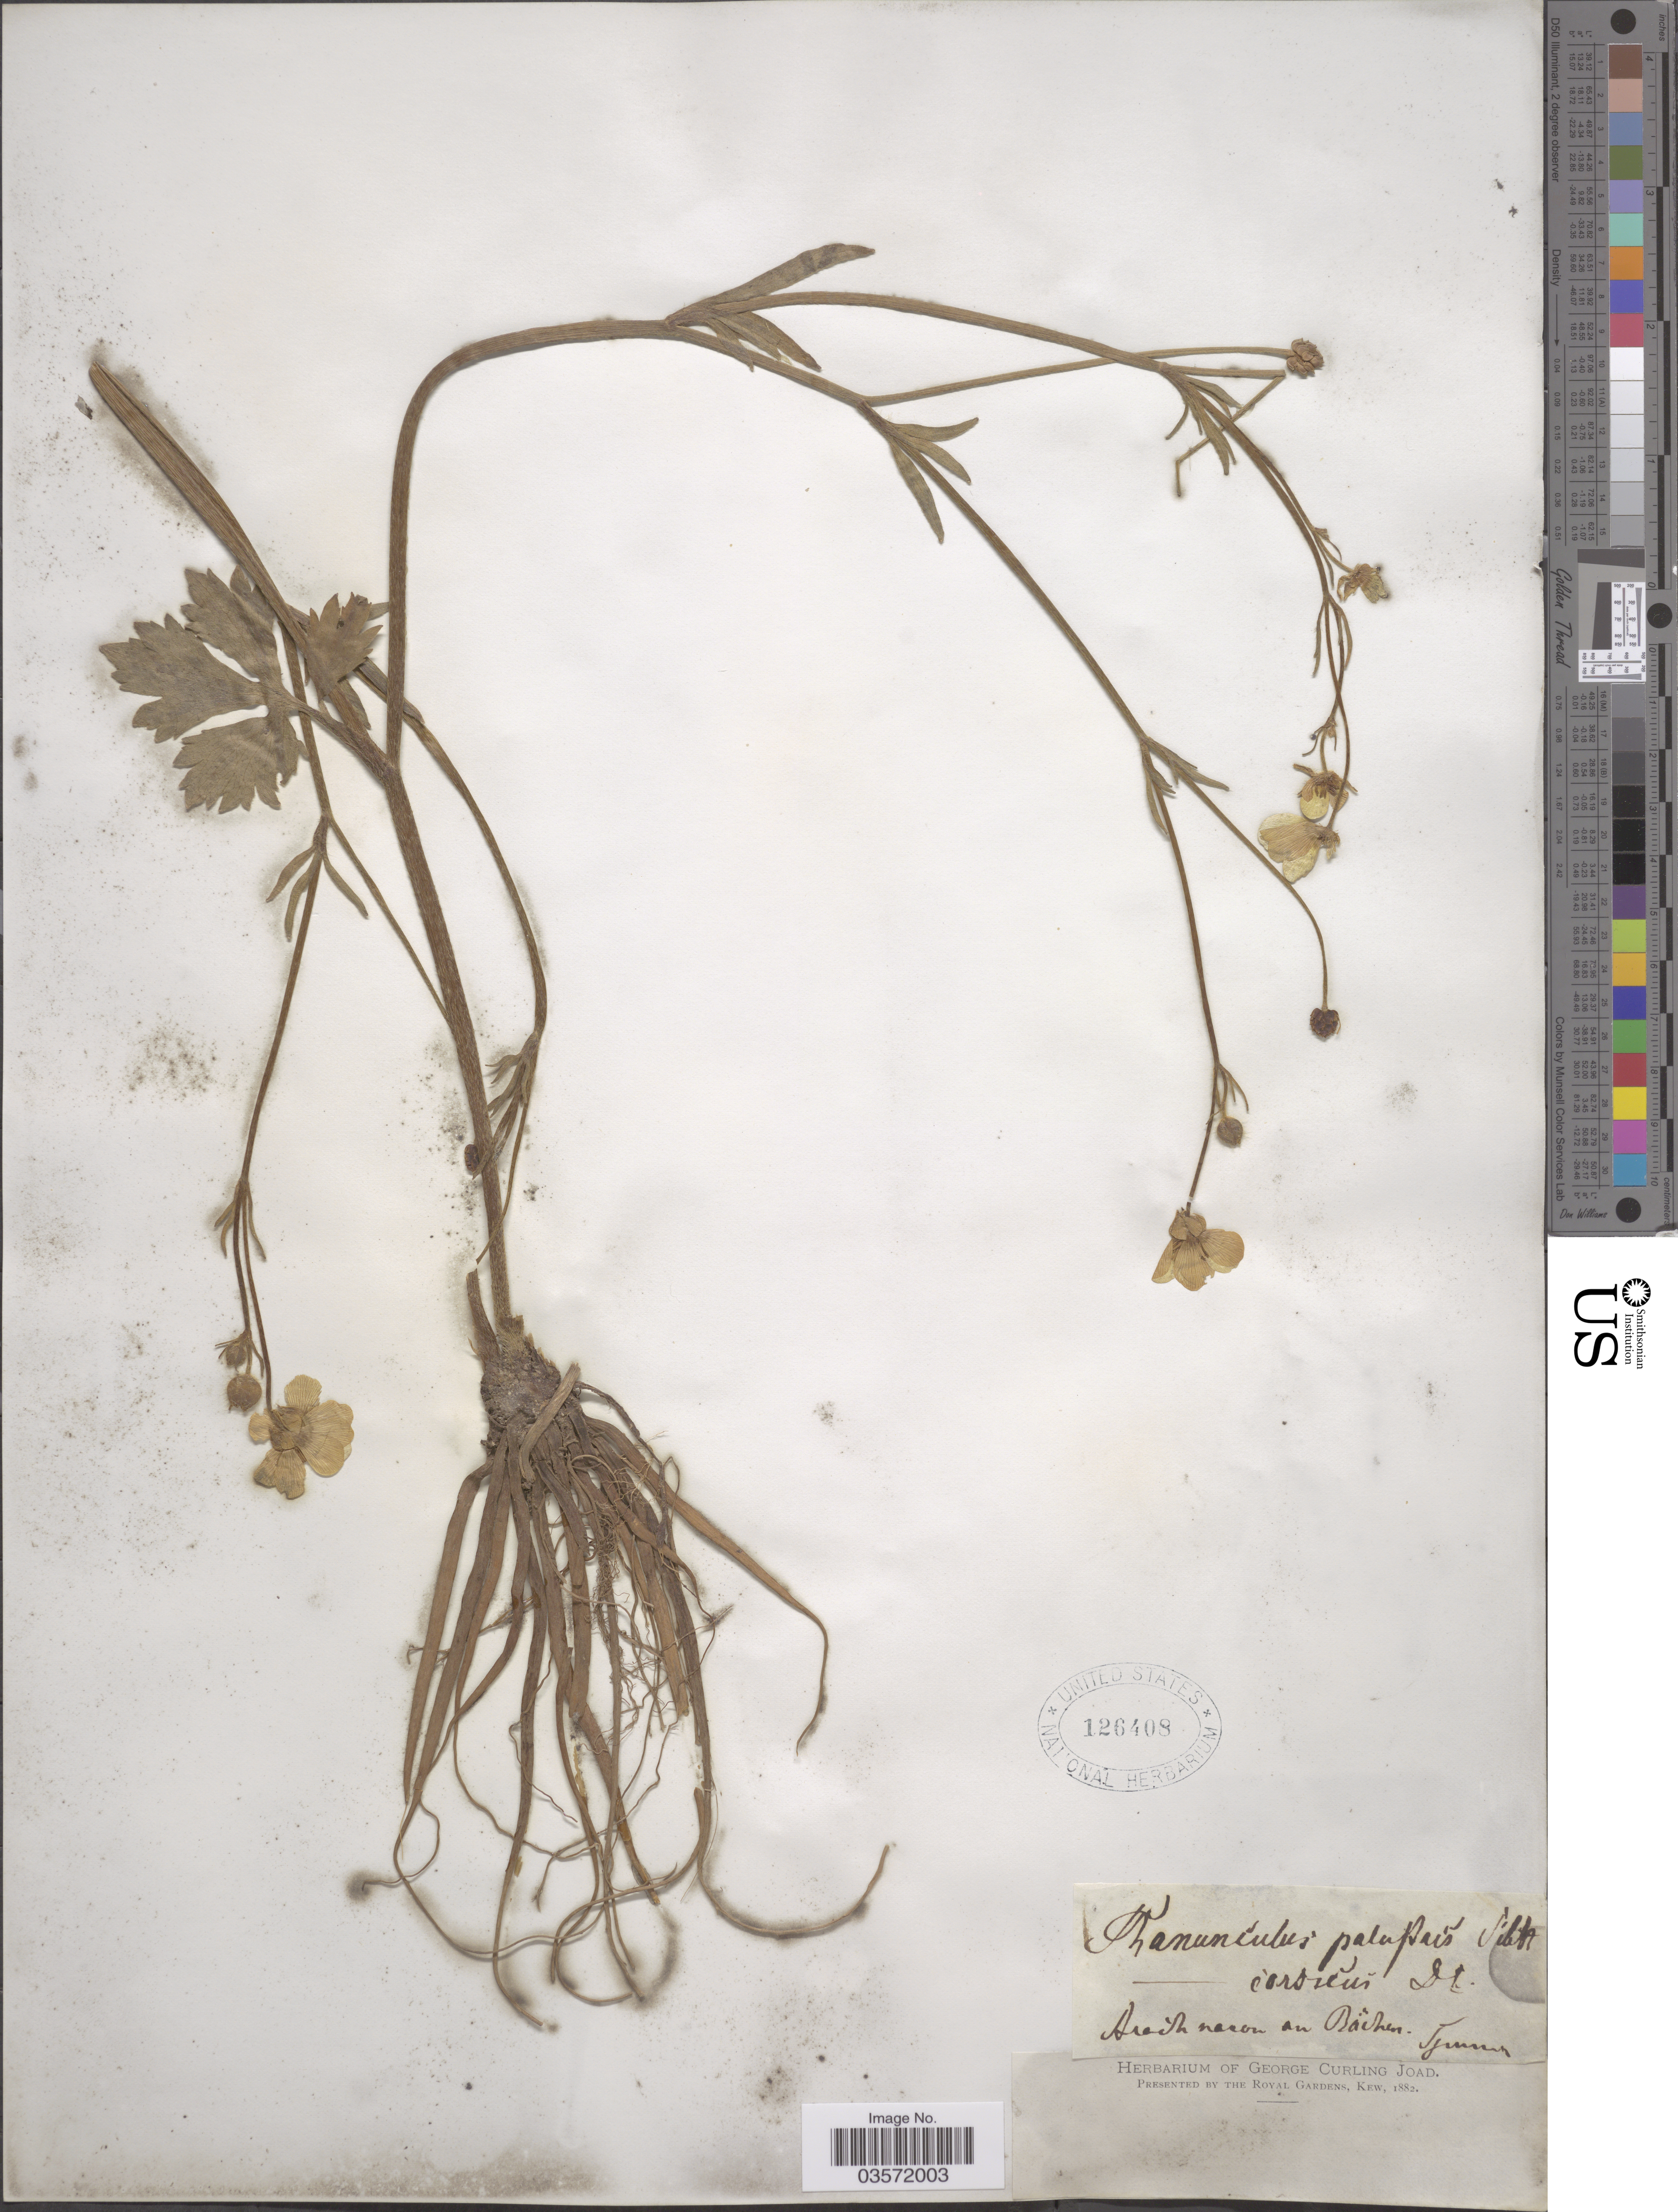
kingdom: Plantae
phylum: Tracheophyta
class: Magnoliopsida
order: Ranunculales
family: Ranunculaceae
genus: Ranunculus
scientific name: Ranunculus palustris var. corsicus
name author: DC.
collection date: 1882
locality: Areih naron an Baïchen. [interpreted]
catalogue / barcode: US 126408